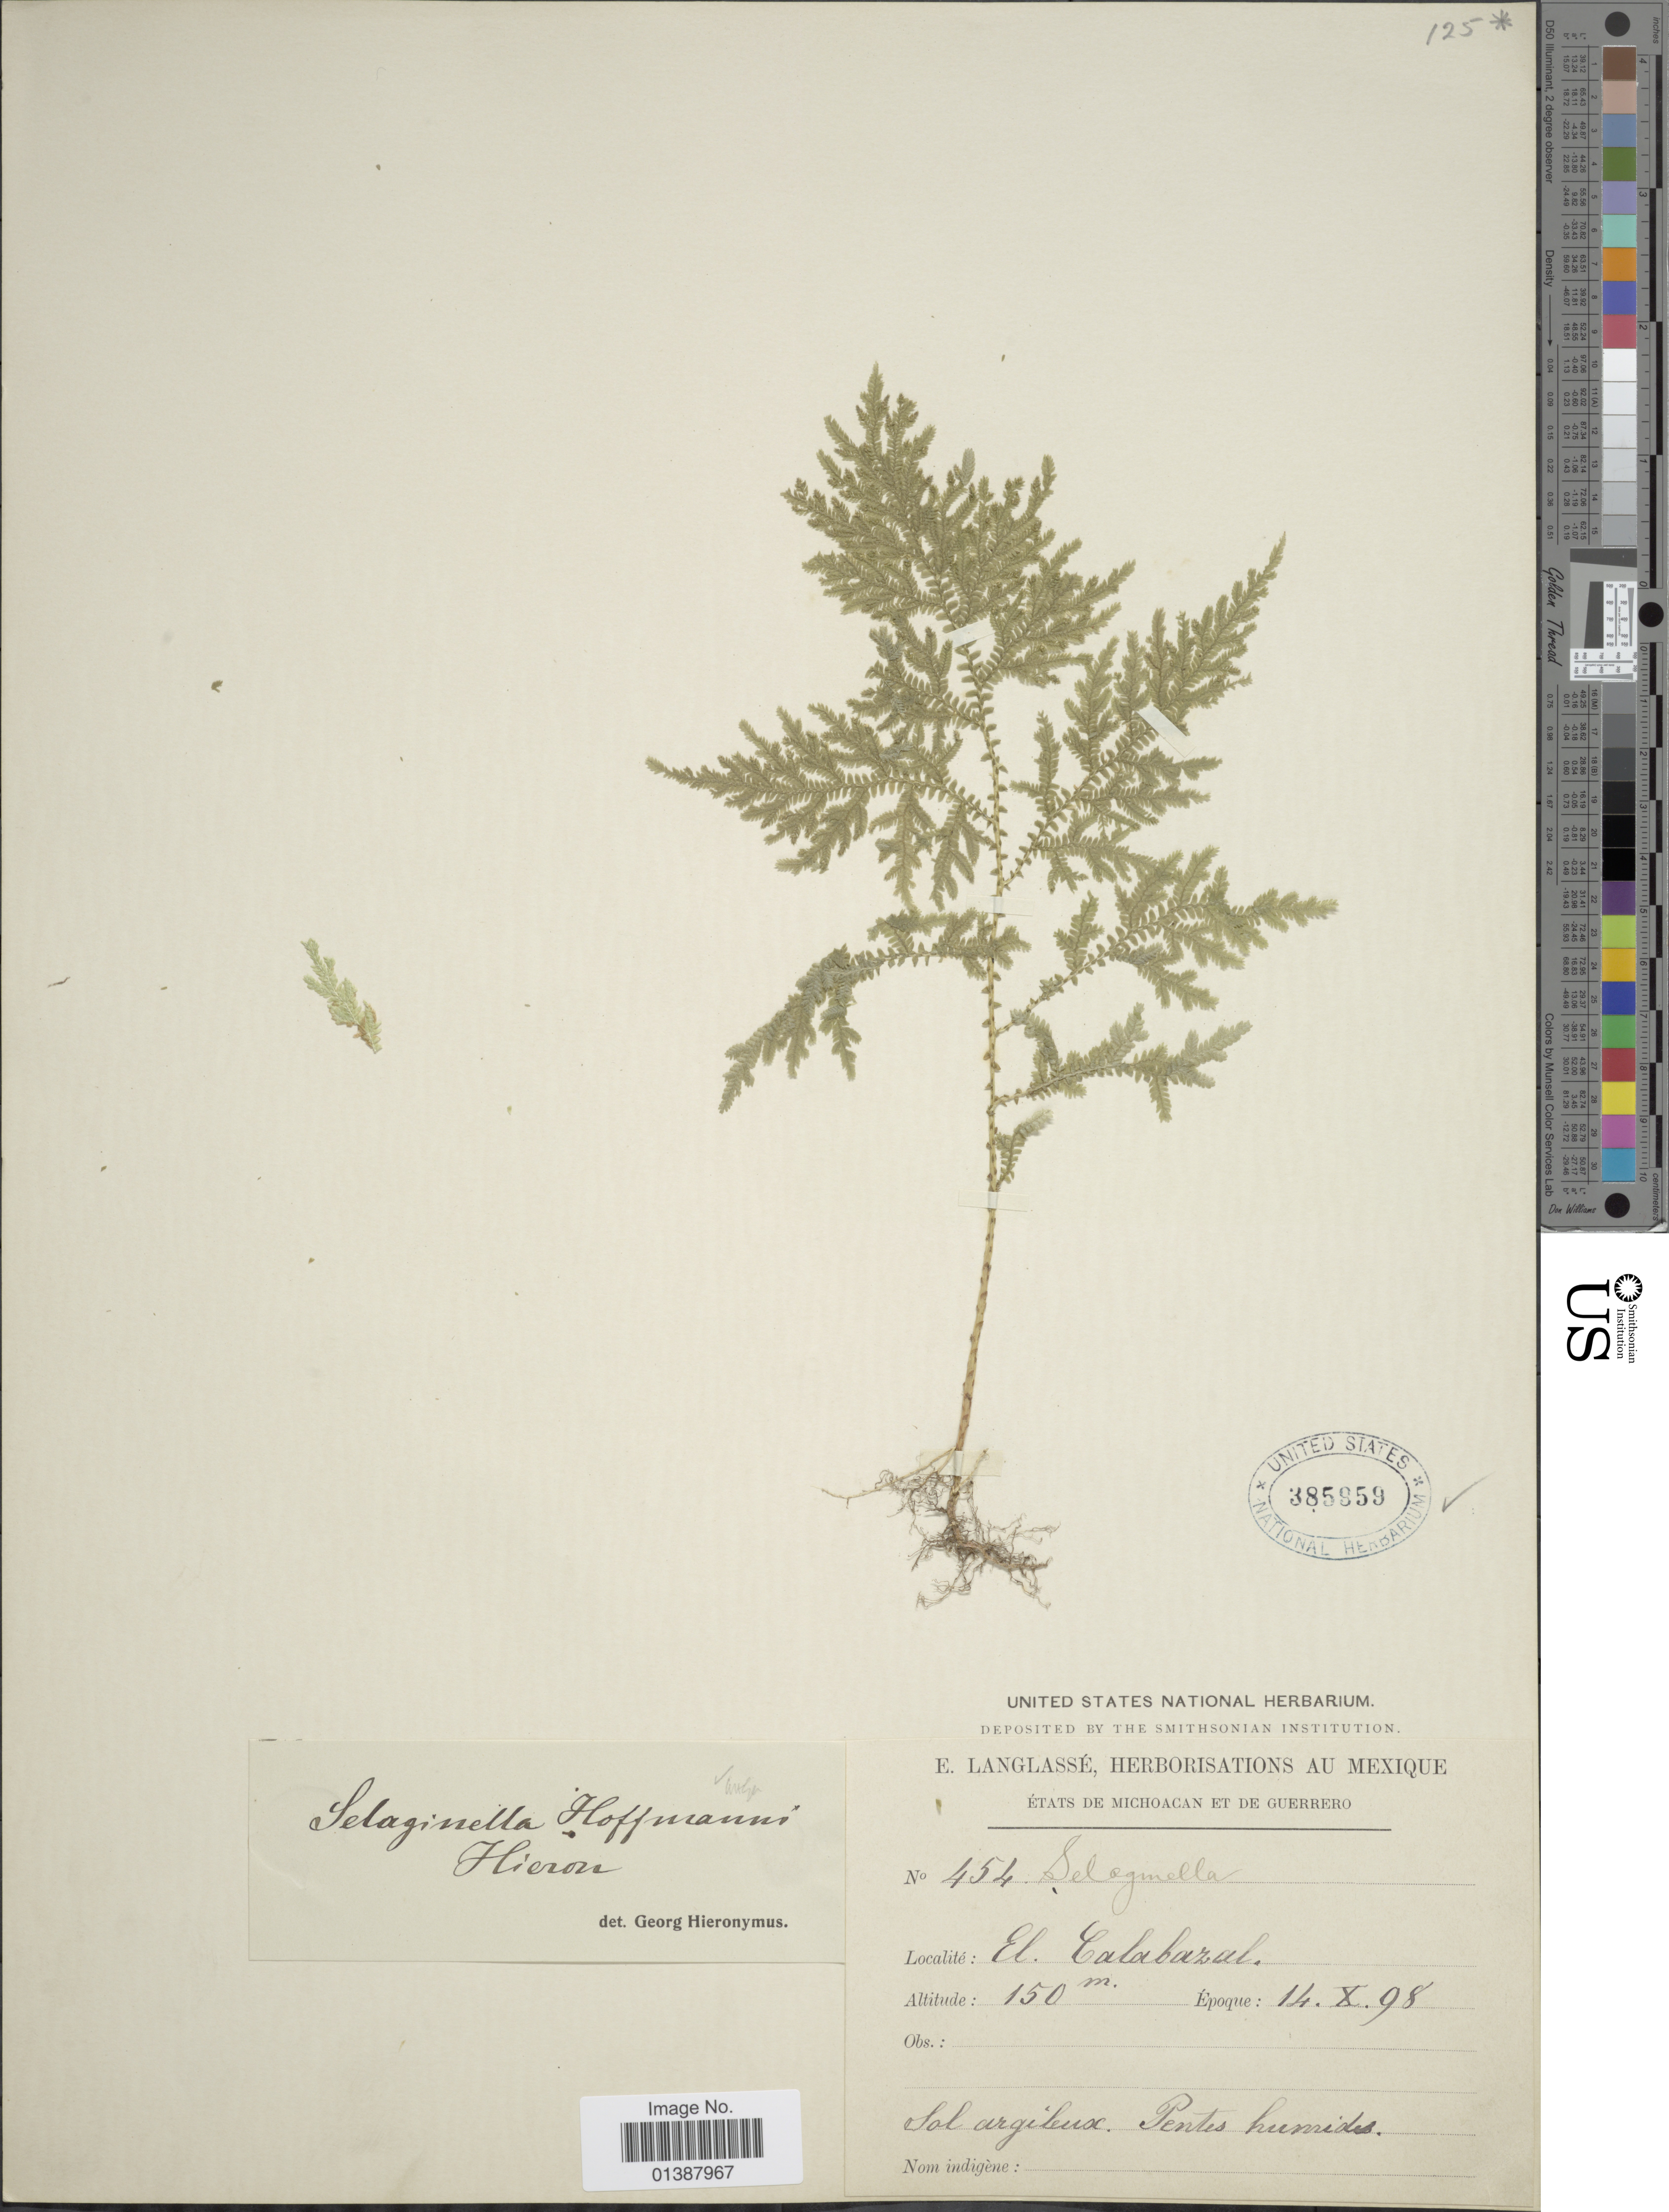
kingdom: Plantae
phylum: Tracheophyta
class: Lycopodiopsida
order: Selaginellales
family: Selaginellaceae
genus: Selaginella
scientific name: Selaginella hoffmannii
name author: Hieron.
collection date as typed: Transcribed d/m/y: 14/10/98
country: Mexico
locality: Etats de Michoacan el de Guerrero, El Calabazal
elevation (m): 150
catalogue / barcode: US 385859